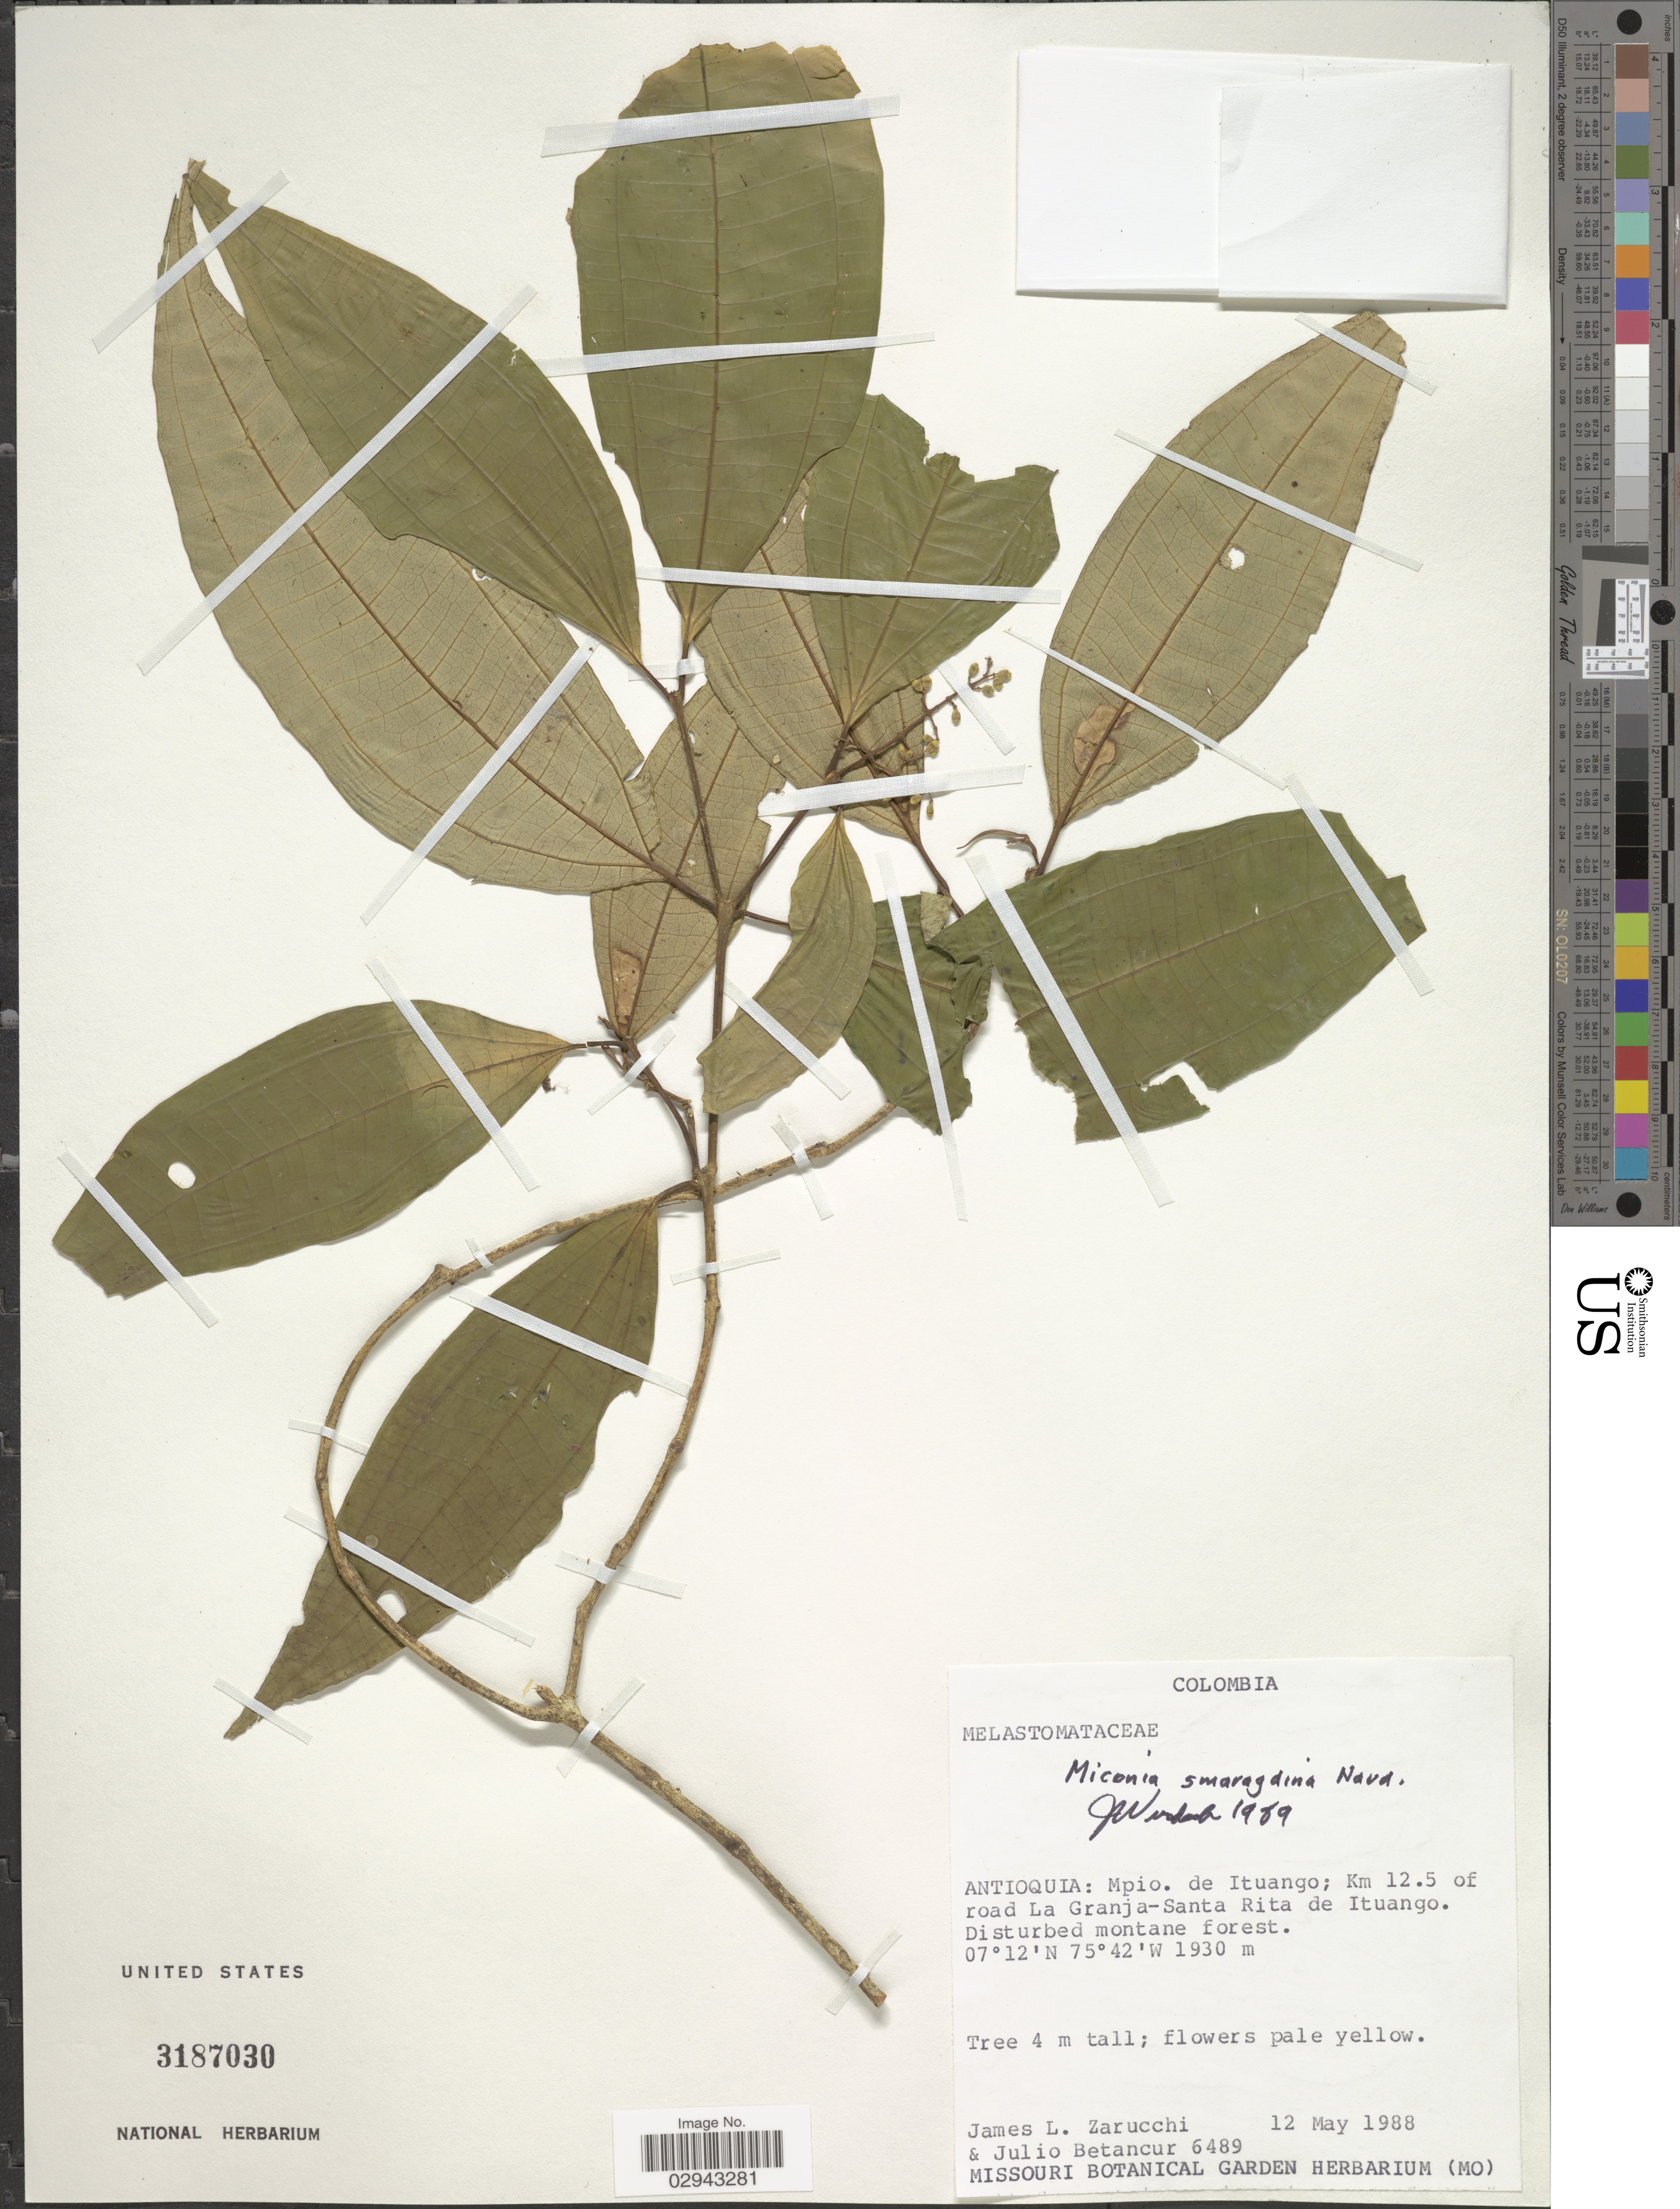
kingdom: Plantae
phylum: Tracheophyta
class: Magnoliopsida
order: Myrtales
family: Melastomataceae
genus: Miconia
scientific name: Miconia smaragdina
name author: Naudin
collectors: J. L. Zarucchi & J. Betanacur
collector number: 6489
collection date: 1988-05-12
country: Colombia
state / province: Antioquia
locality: Mpio. de Ituango; Km 12.5 of road La Granja-Santa Rita de Ituango.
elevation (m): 1930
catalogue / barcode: US 3187030